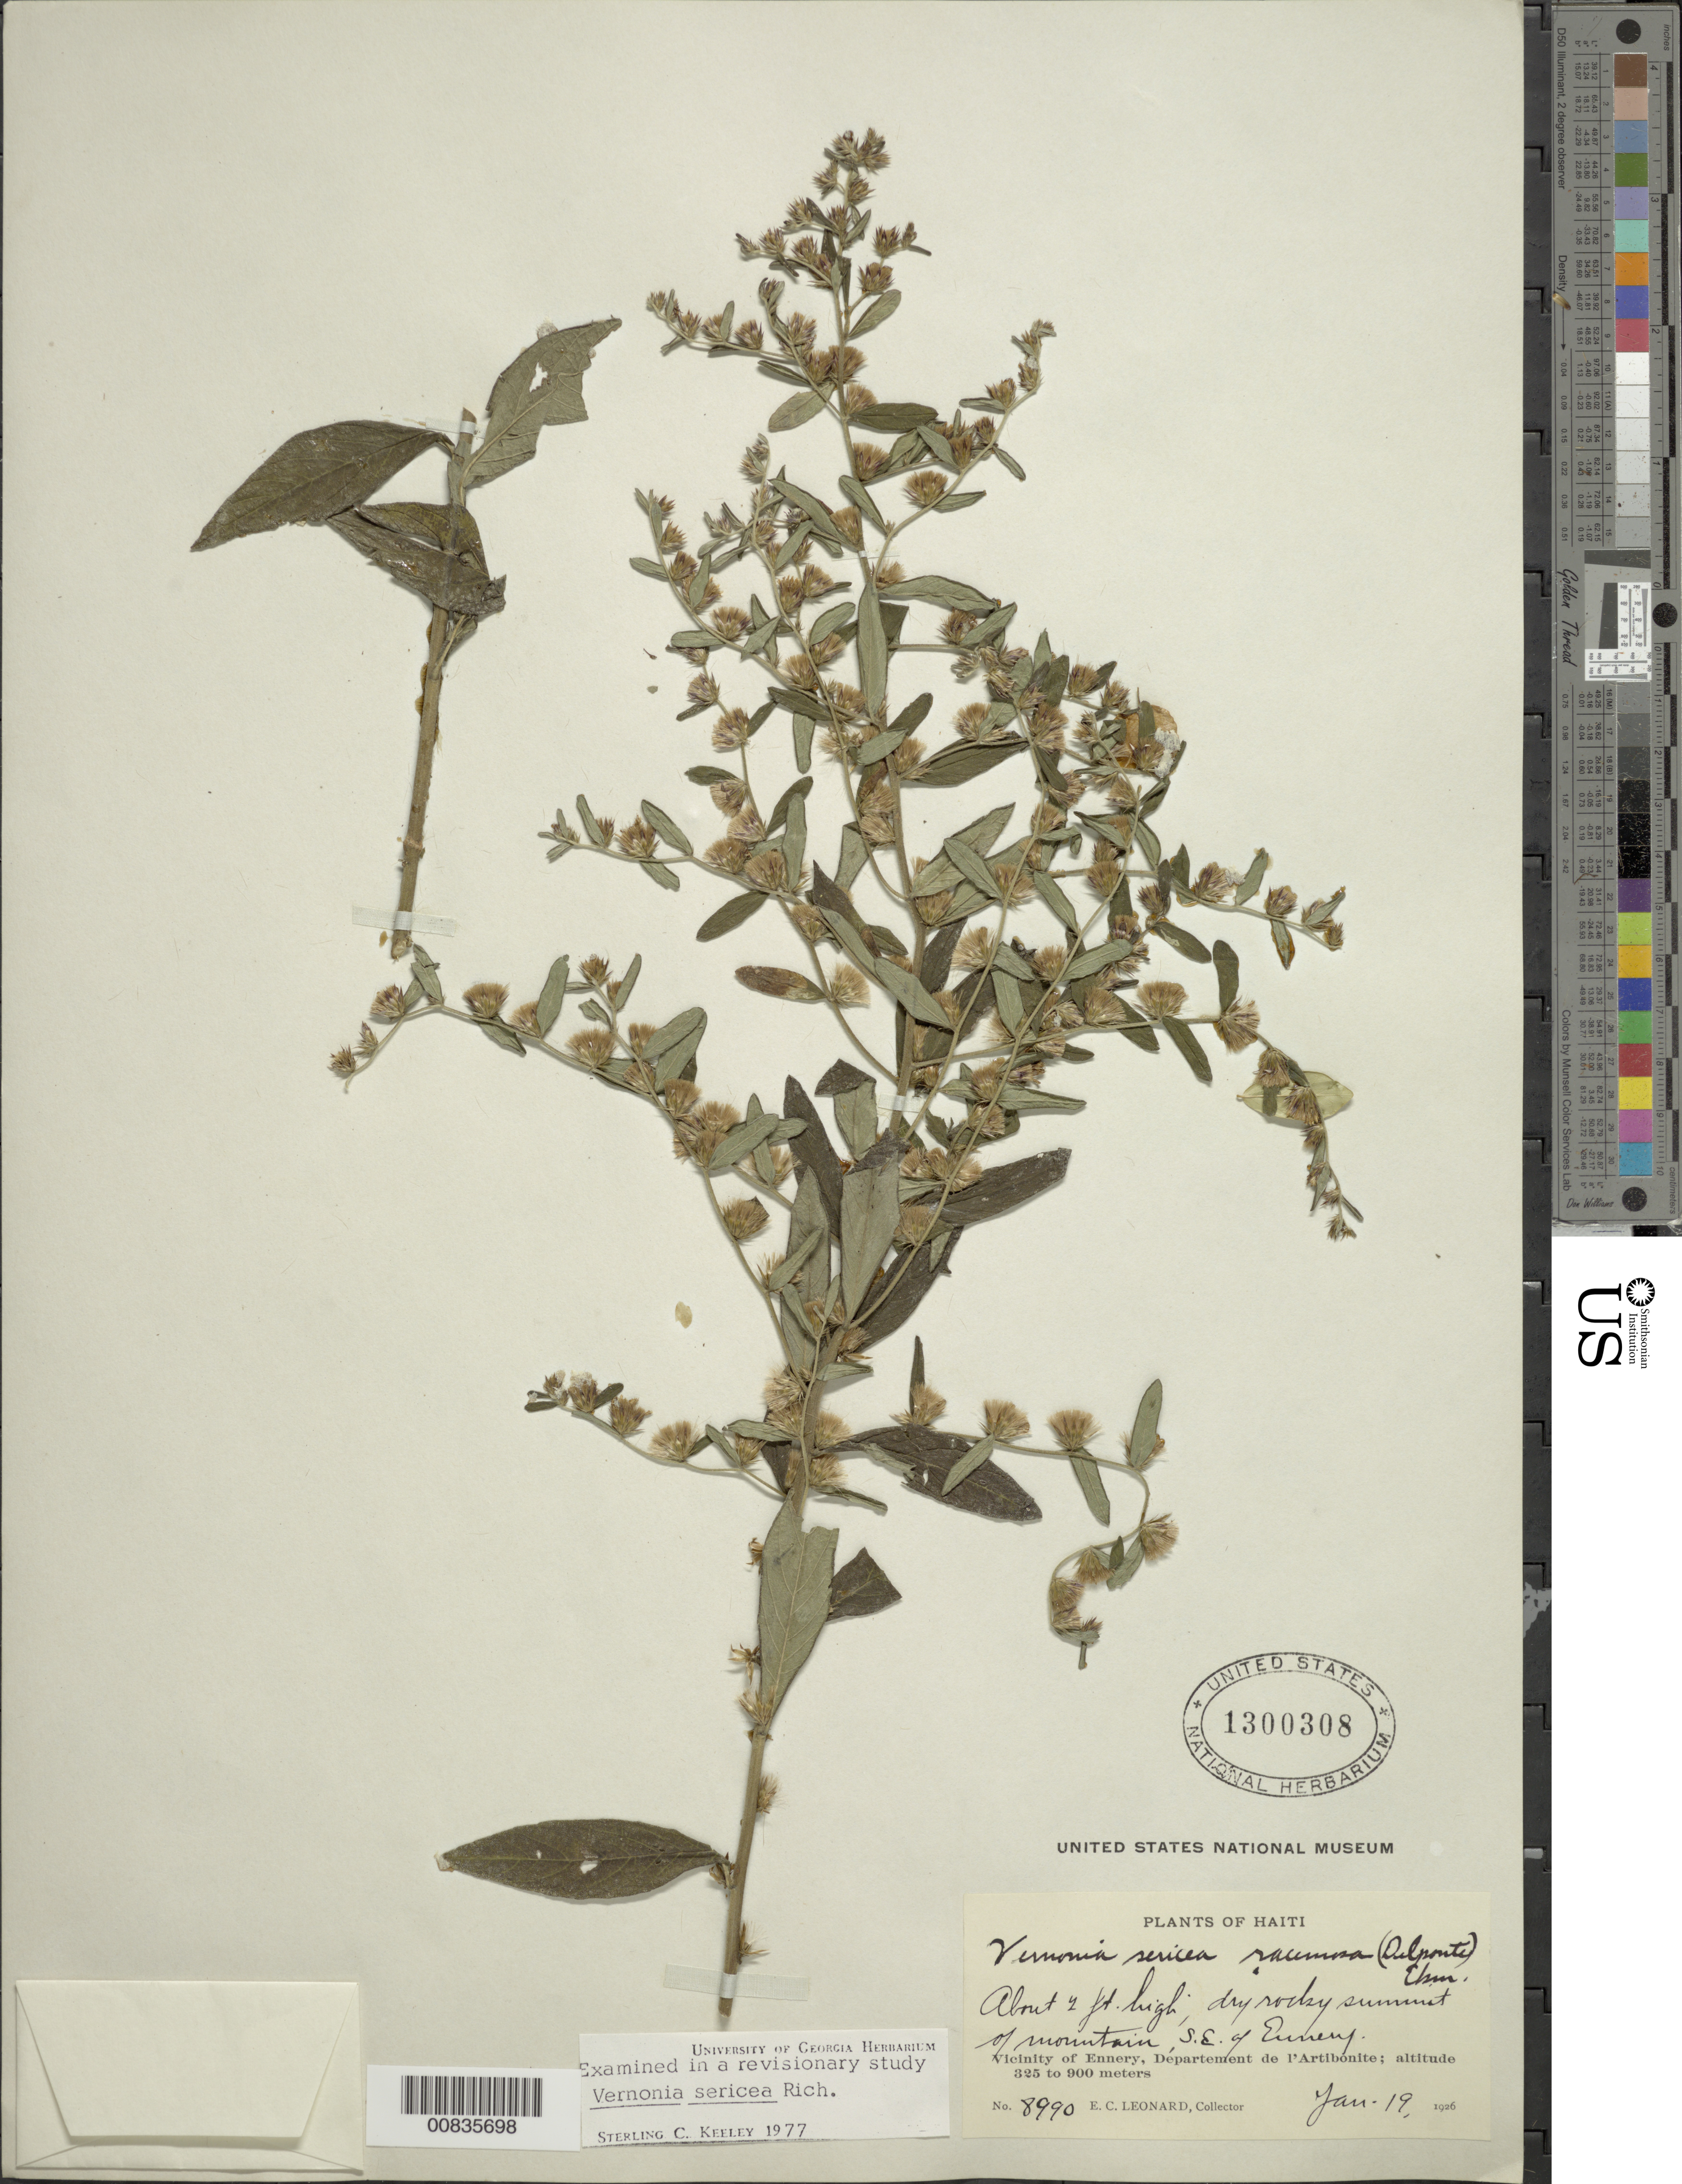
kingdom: Plantae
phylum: Tracheophyta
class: Magnoliopsida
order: Asterales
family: Asteraceae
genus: Lepidaploa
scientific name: Lepidaploa sericea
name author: (Rich.) H. Rob.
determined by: Keeley, S. C.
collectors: E. C. Leonard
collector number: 8990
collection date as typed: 19 Jan 1926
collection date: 1926-01-19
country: Haiti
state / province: Artibonite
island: Hispaniola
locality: Vicinity of Ennery, SE of city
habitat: Dry rocky mountain summit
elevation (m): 325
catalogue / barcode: US 1300308